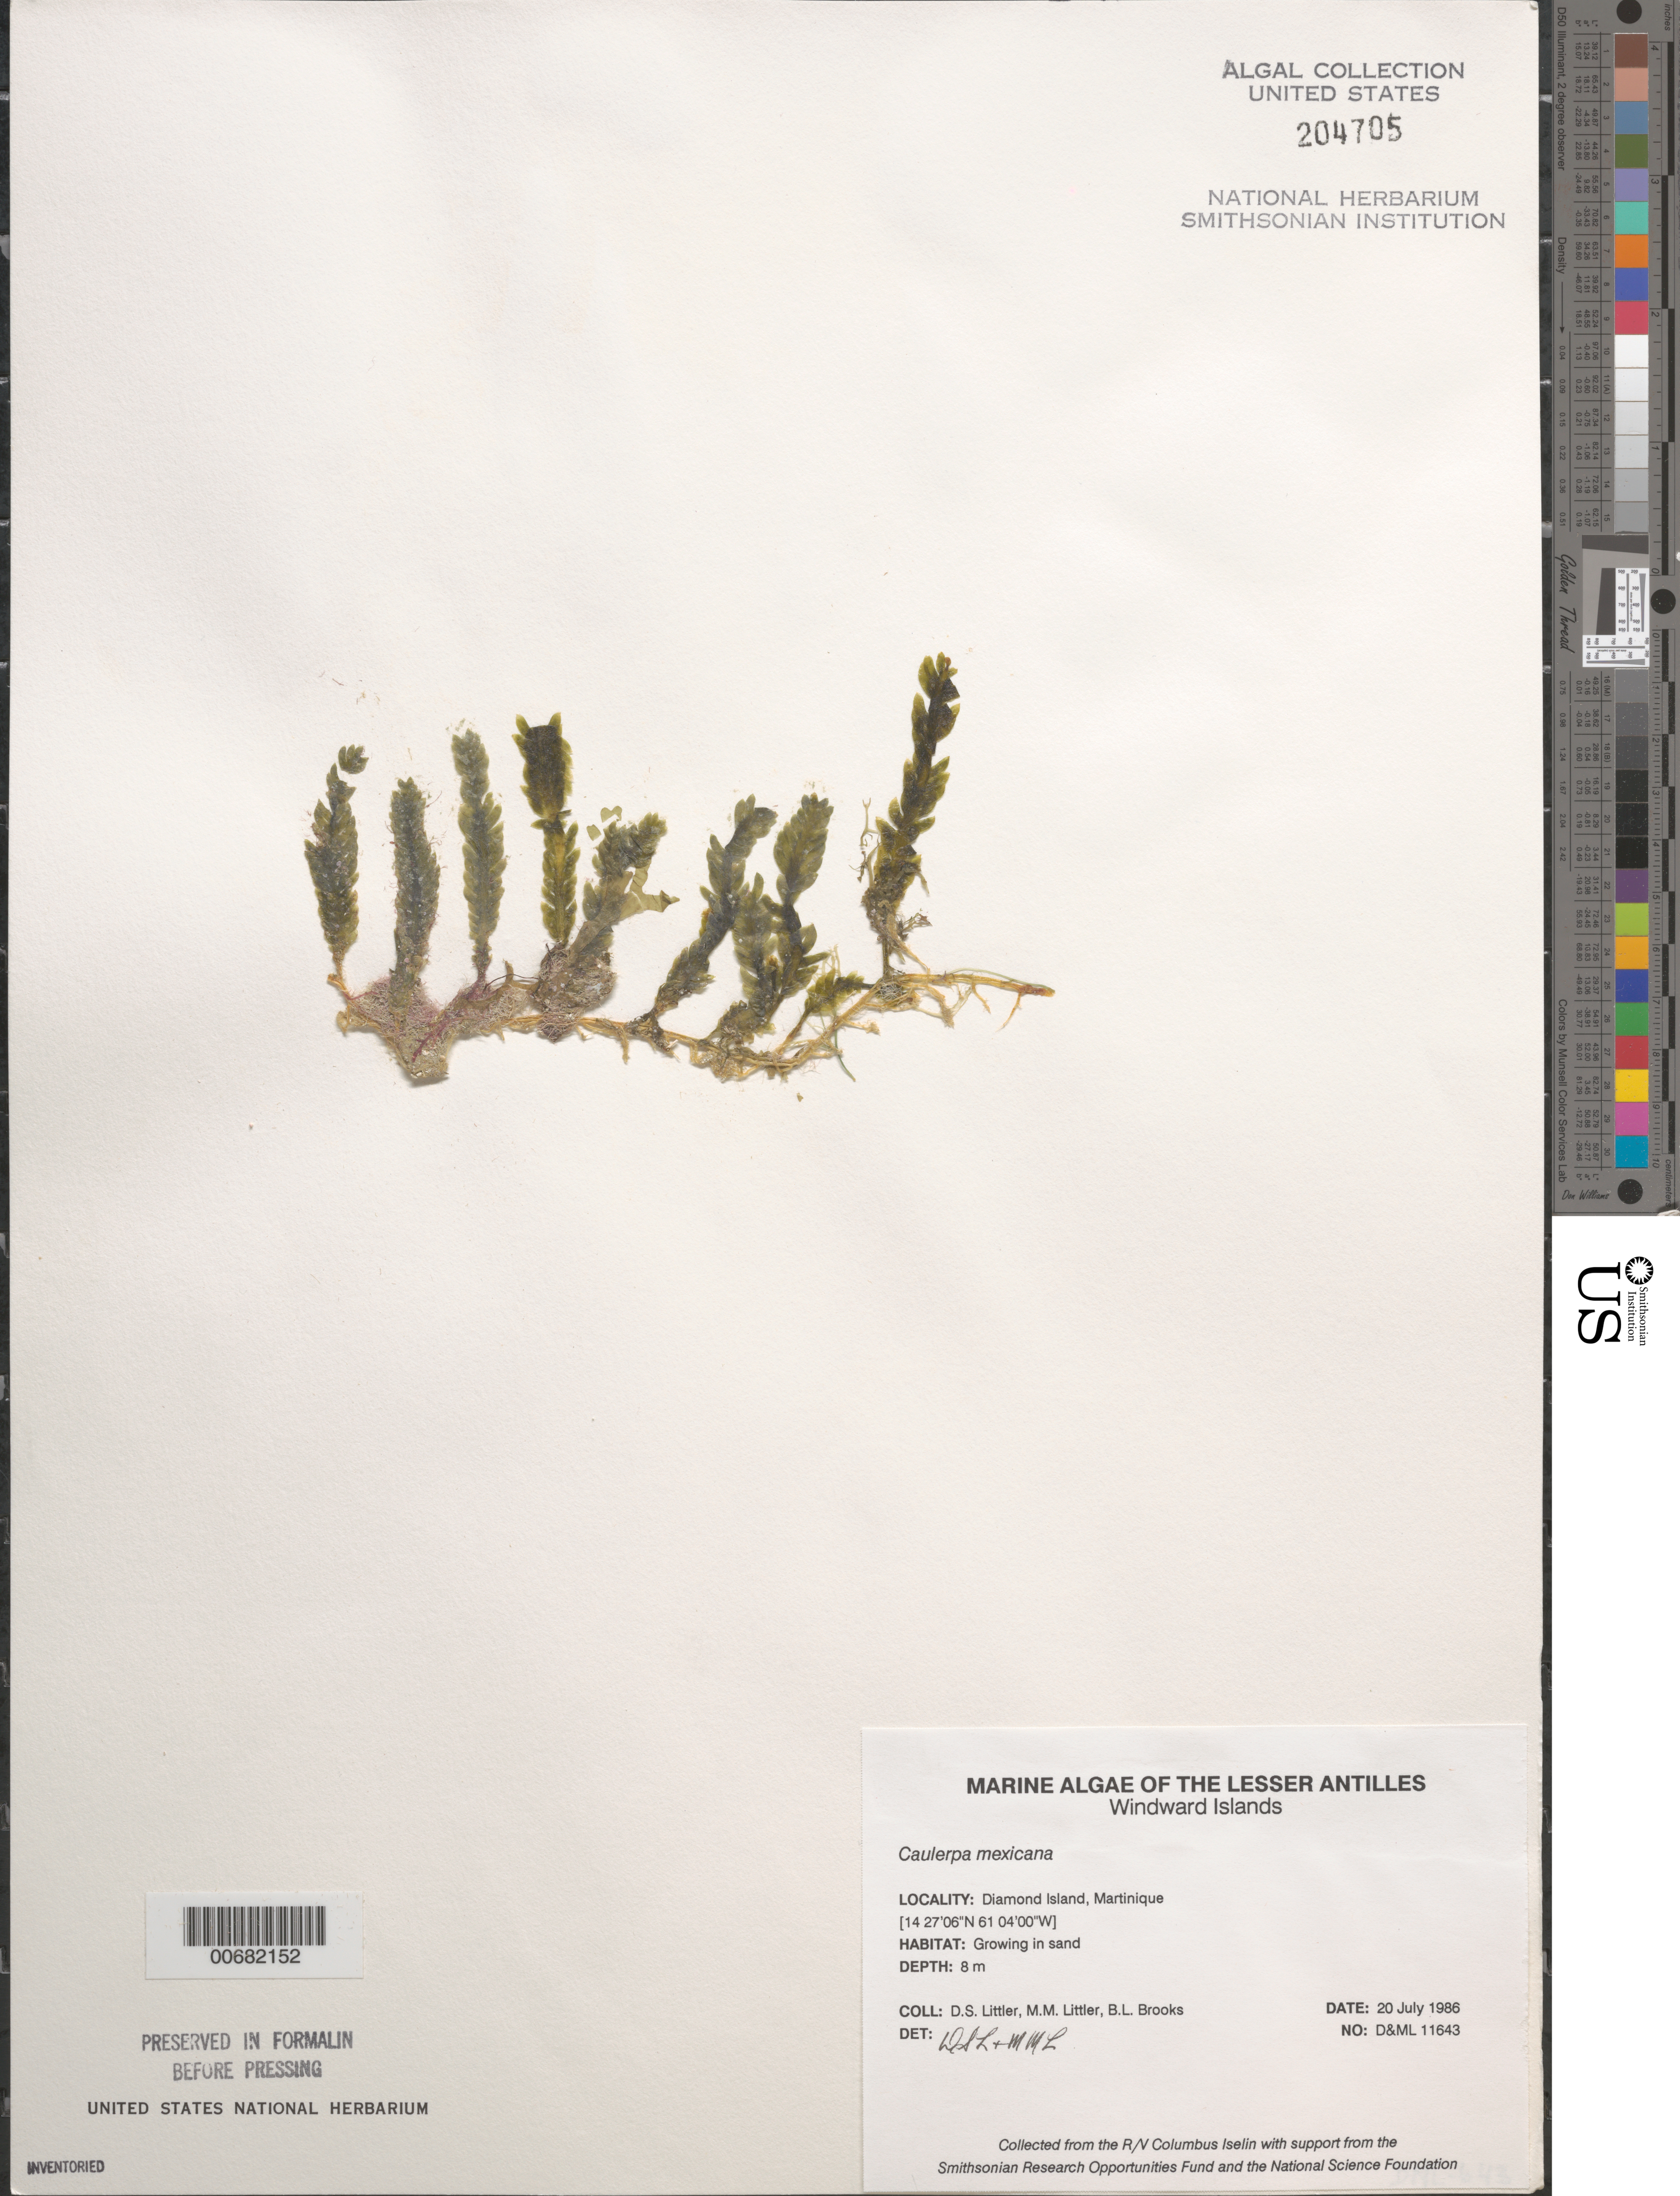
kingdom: Plantae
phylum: Chlorophyta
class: Ulvophyceae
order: Bryopsidales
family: Caulerpaceae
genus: Caulerpa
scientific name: Caulerpa mexicana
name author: Sond. ex Kütz.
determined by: Littler, D. S.; Littler, M. M.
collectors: D. S. Littler, M. M. Littler & B. Brooks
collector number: D&ML 11643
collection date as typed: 20 Jul 1986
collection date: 1986-07-20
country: Martinique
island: Diamond Island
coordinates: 14 27' 06" N, 61 04' 00" W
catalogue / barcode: US 204705